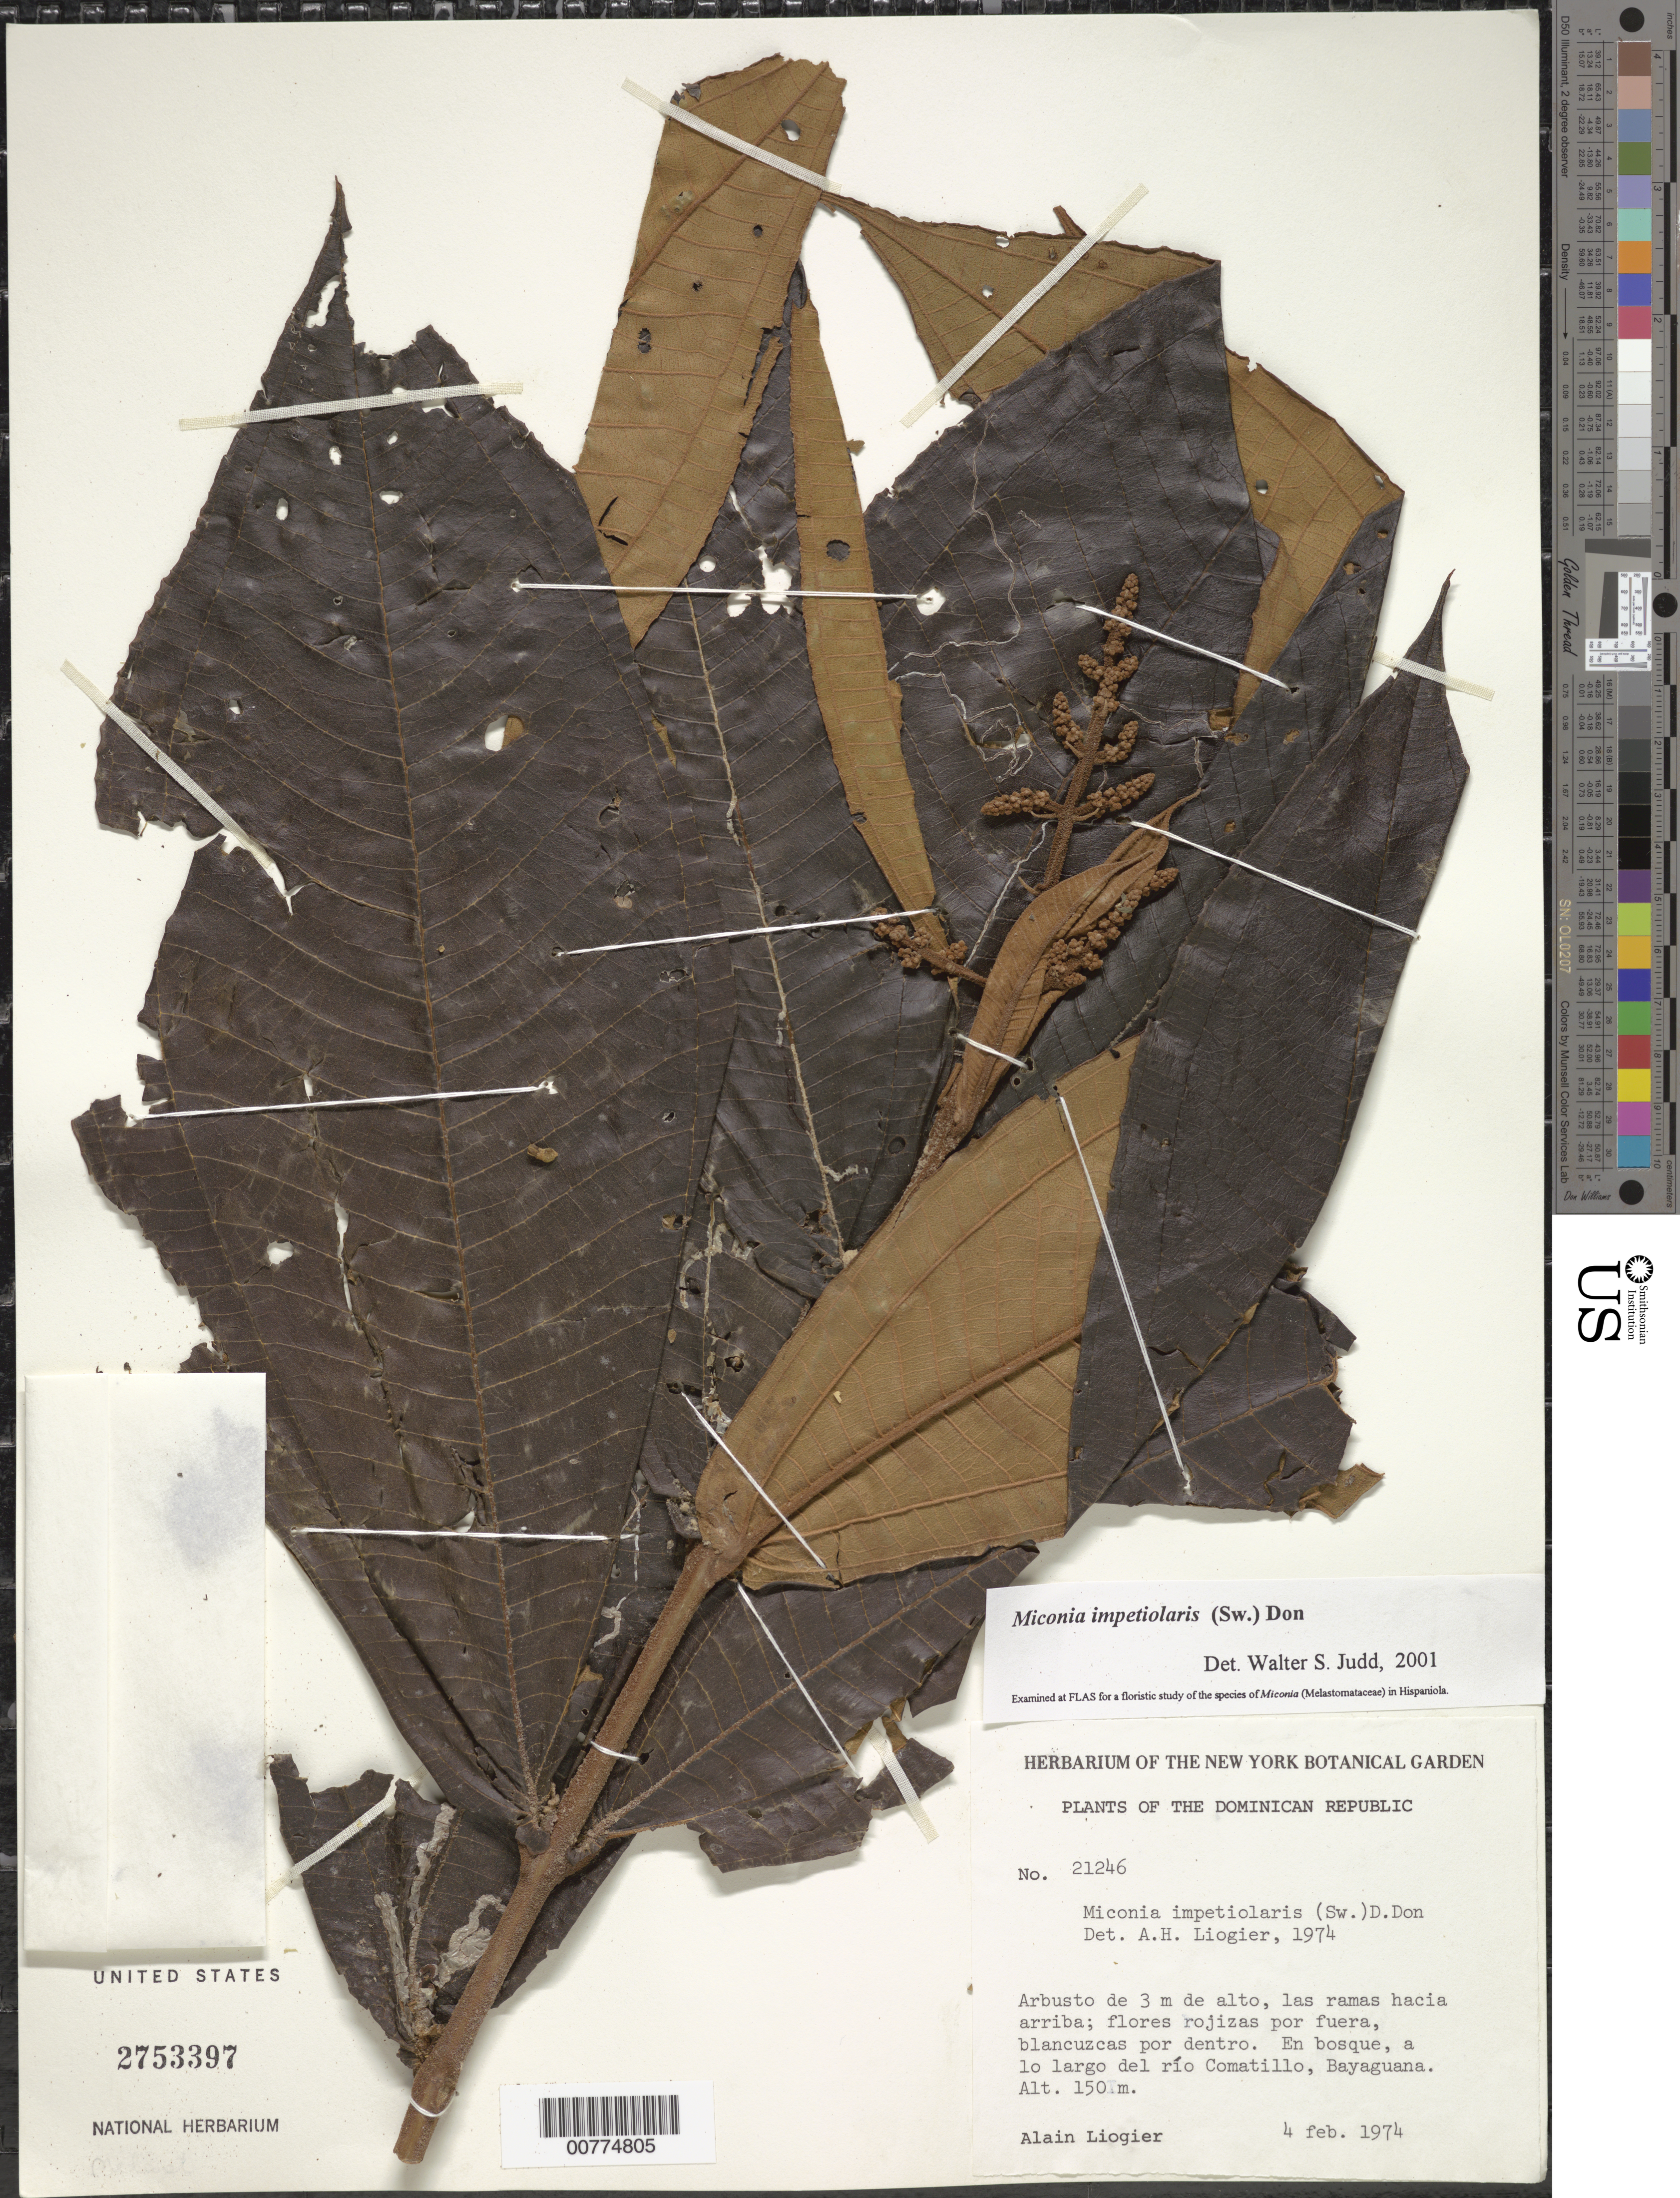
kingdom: Plantae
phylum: Tracheophyta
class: Magnoliopsida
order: Myrtales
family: Melastomataceae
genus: Miconia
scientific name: Miconia impetiolaris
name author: (Sw.) D. Don ex DC.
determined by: Judd, Walter S.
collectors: A. H. Liogier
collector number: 21246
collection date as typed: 04 Feb 1974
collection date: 1974-02-04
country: Dominican Republic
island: Hispaniola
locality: Bayaguana, along Comatillo River.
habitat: In forest.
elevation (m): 150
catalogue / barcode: US 2753397